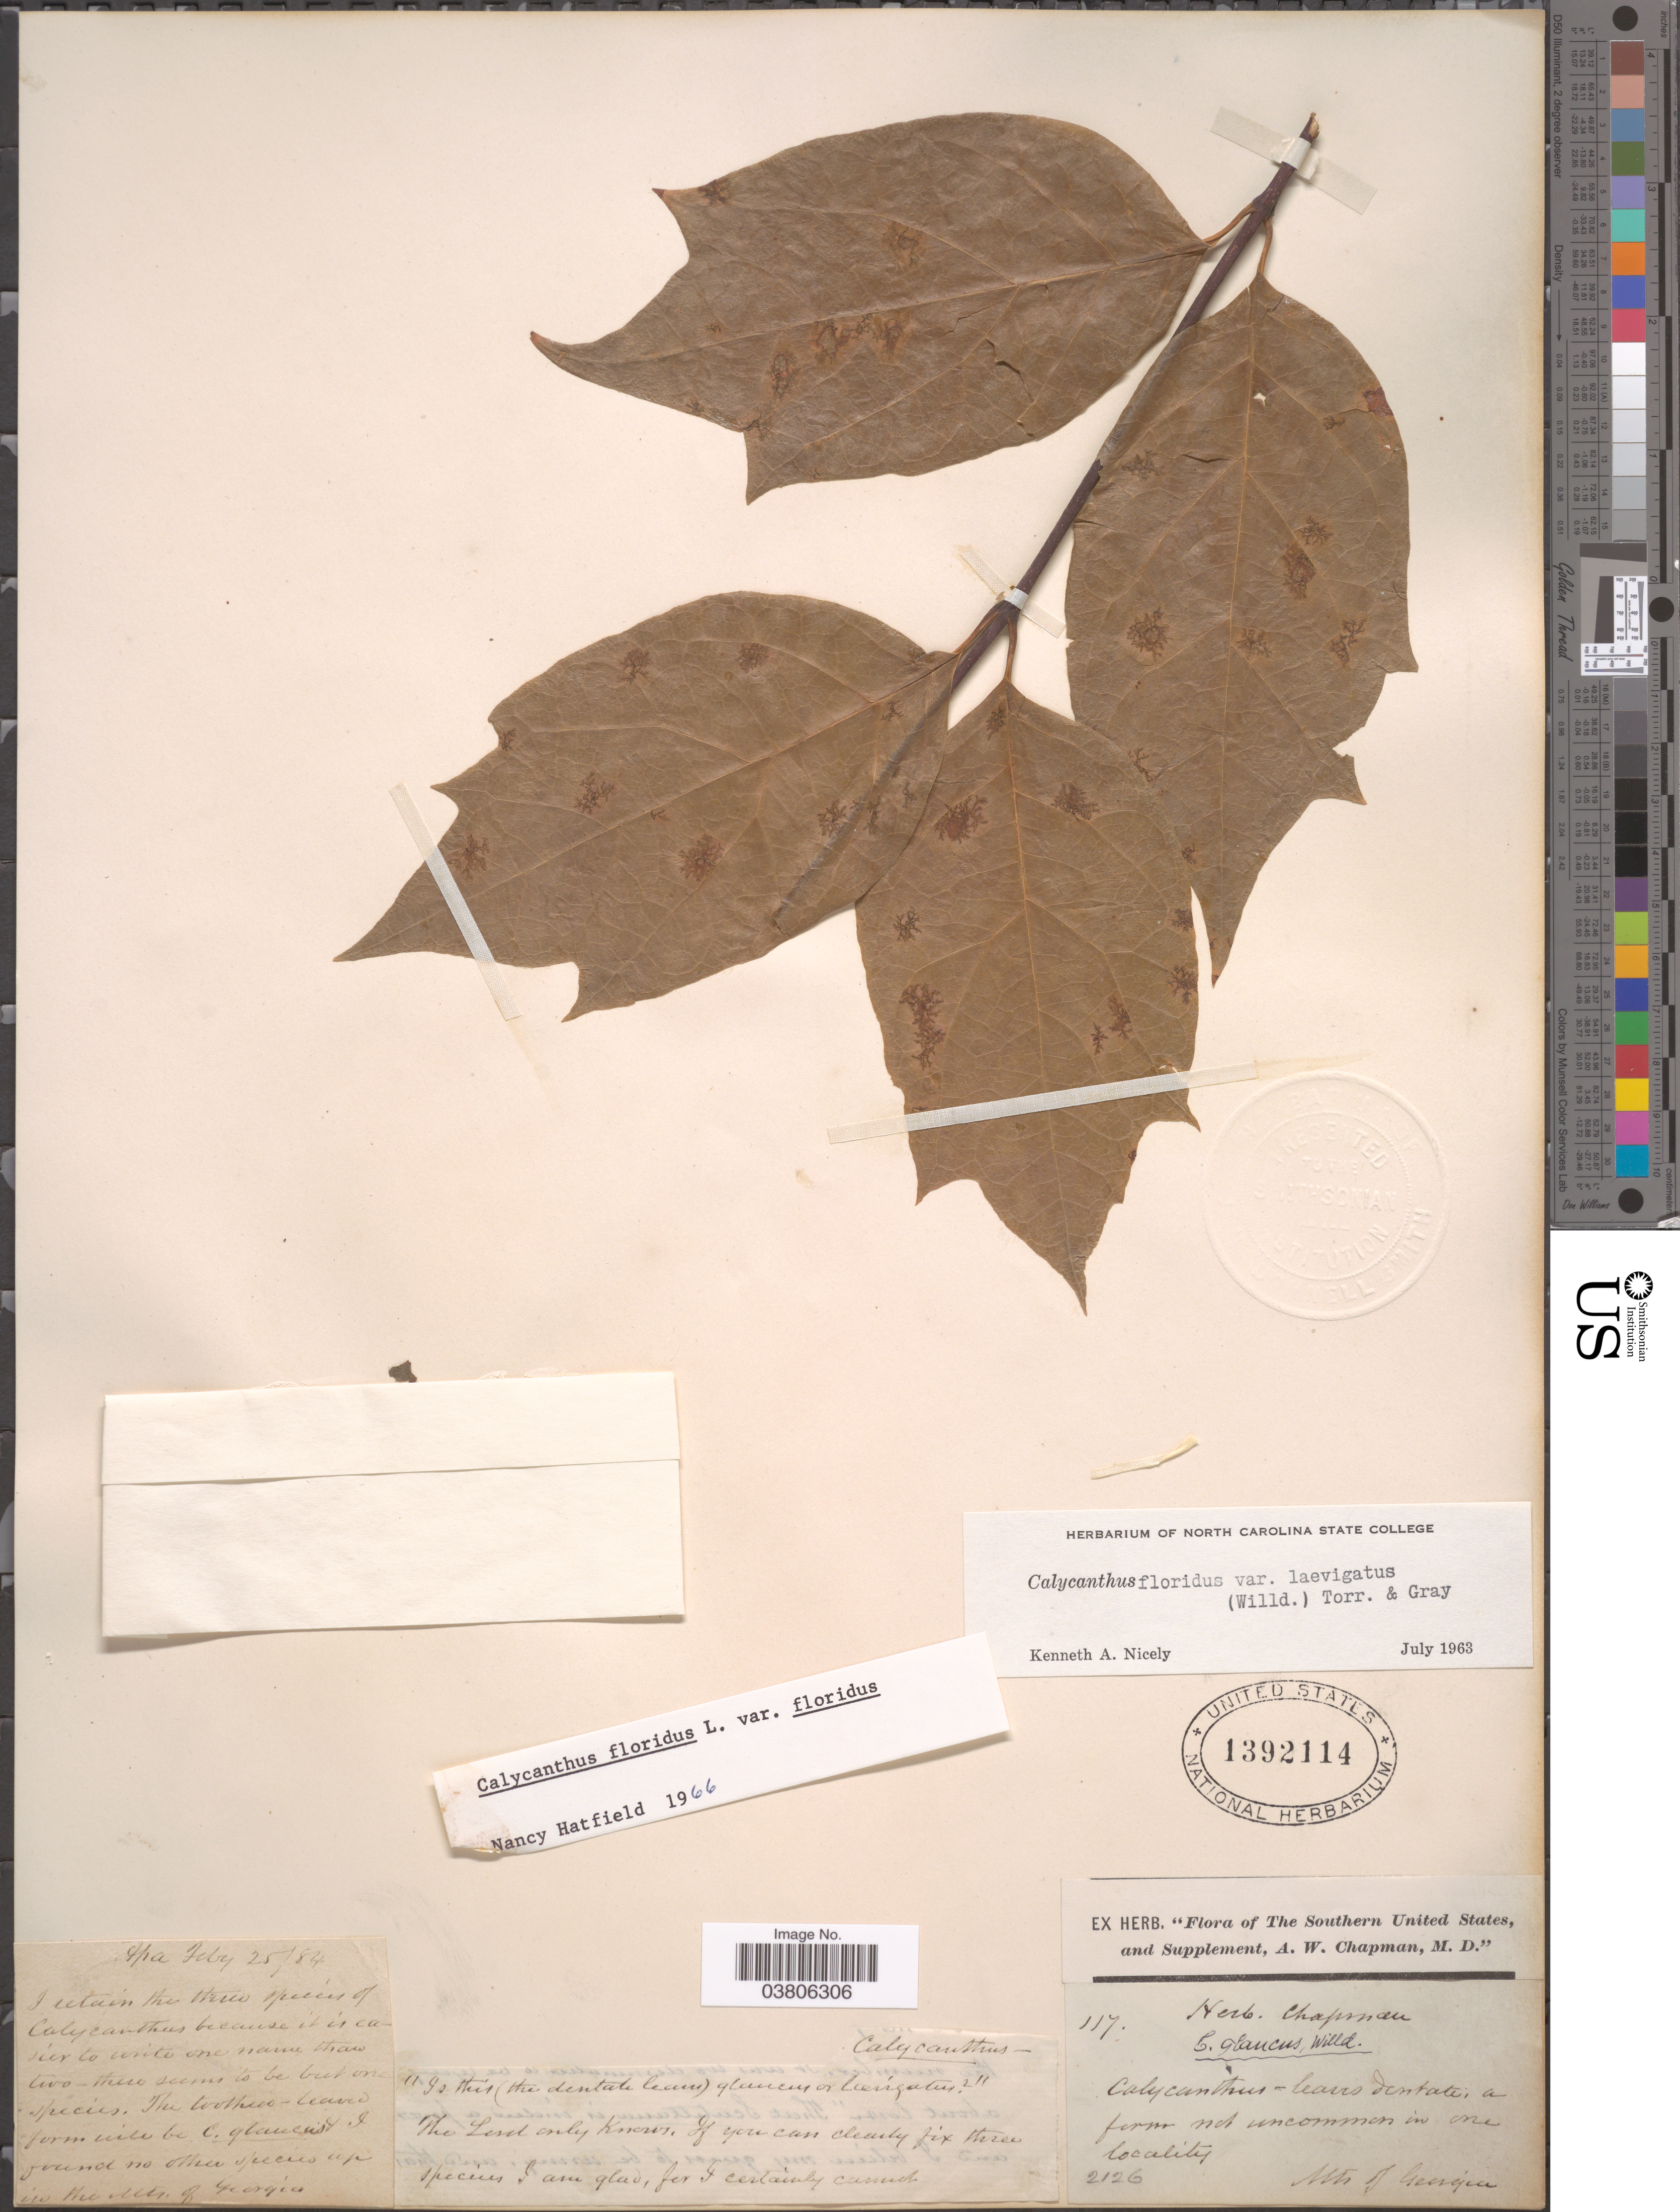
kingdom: Plantae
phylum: Tracheophyta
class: Magnoliopsida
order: Laurales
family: Calycanthaceae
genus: Calycanthus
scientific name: Calycanthus floridus var. laevigatus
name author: (Willd.) Torr. & A. Gray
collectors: ex herb. A.W. Chapman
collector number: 117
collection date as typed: Transcribed d/m/y: 25/2/84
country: United States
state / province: Georgia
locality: The Southern United States. Mts of Georgia.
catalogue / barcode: US 1392114